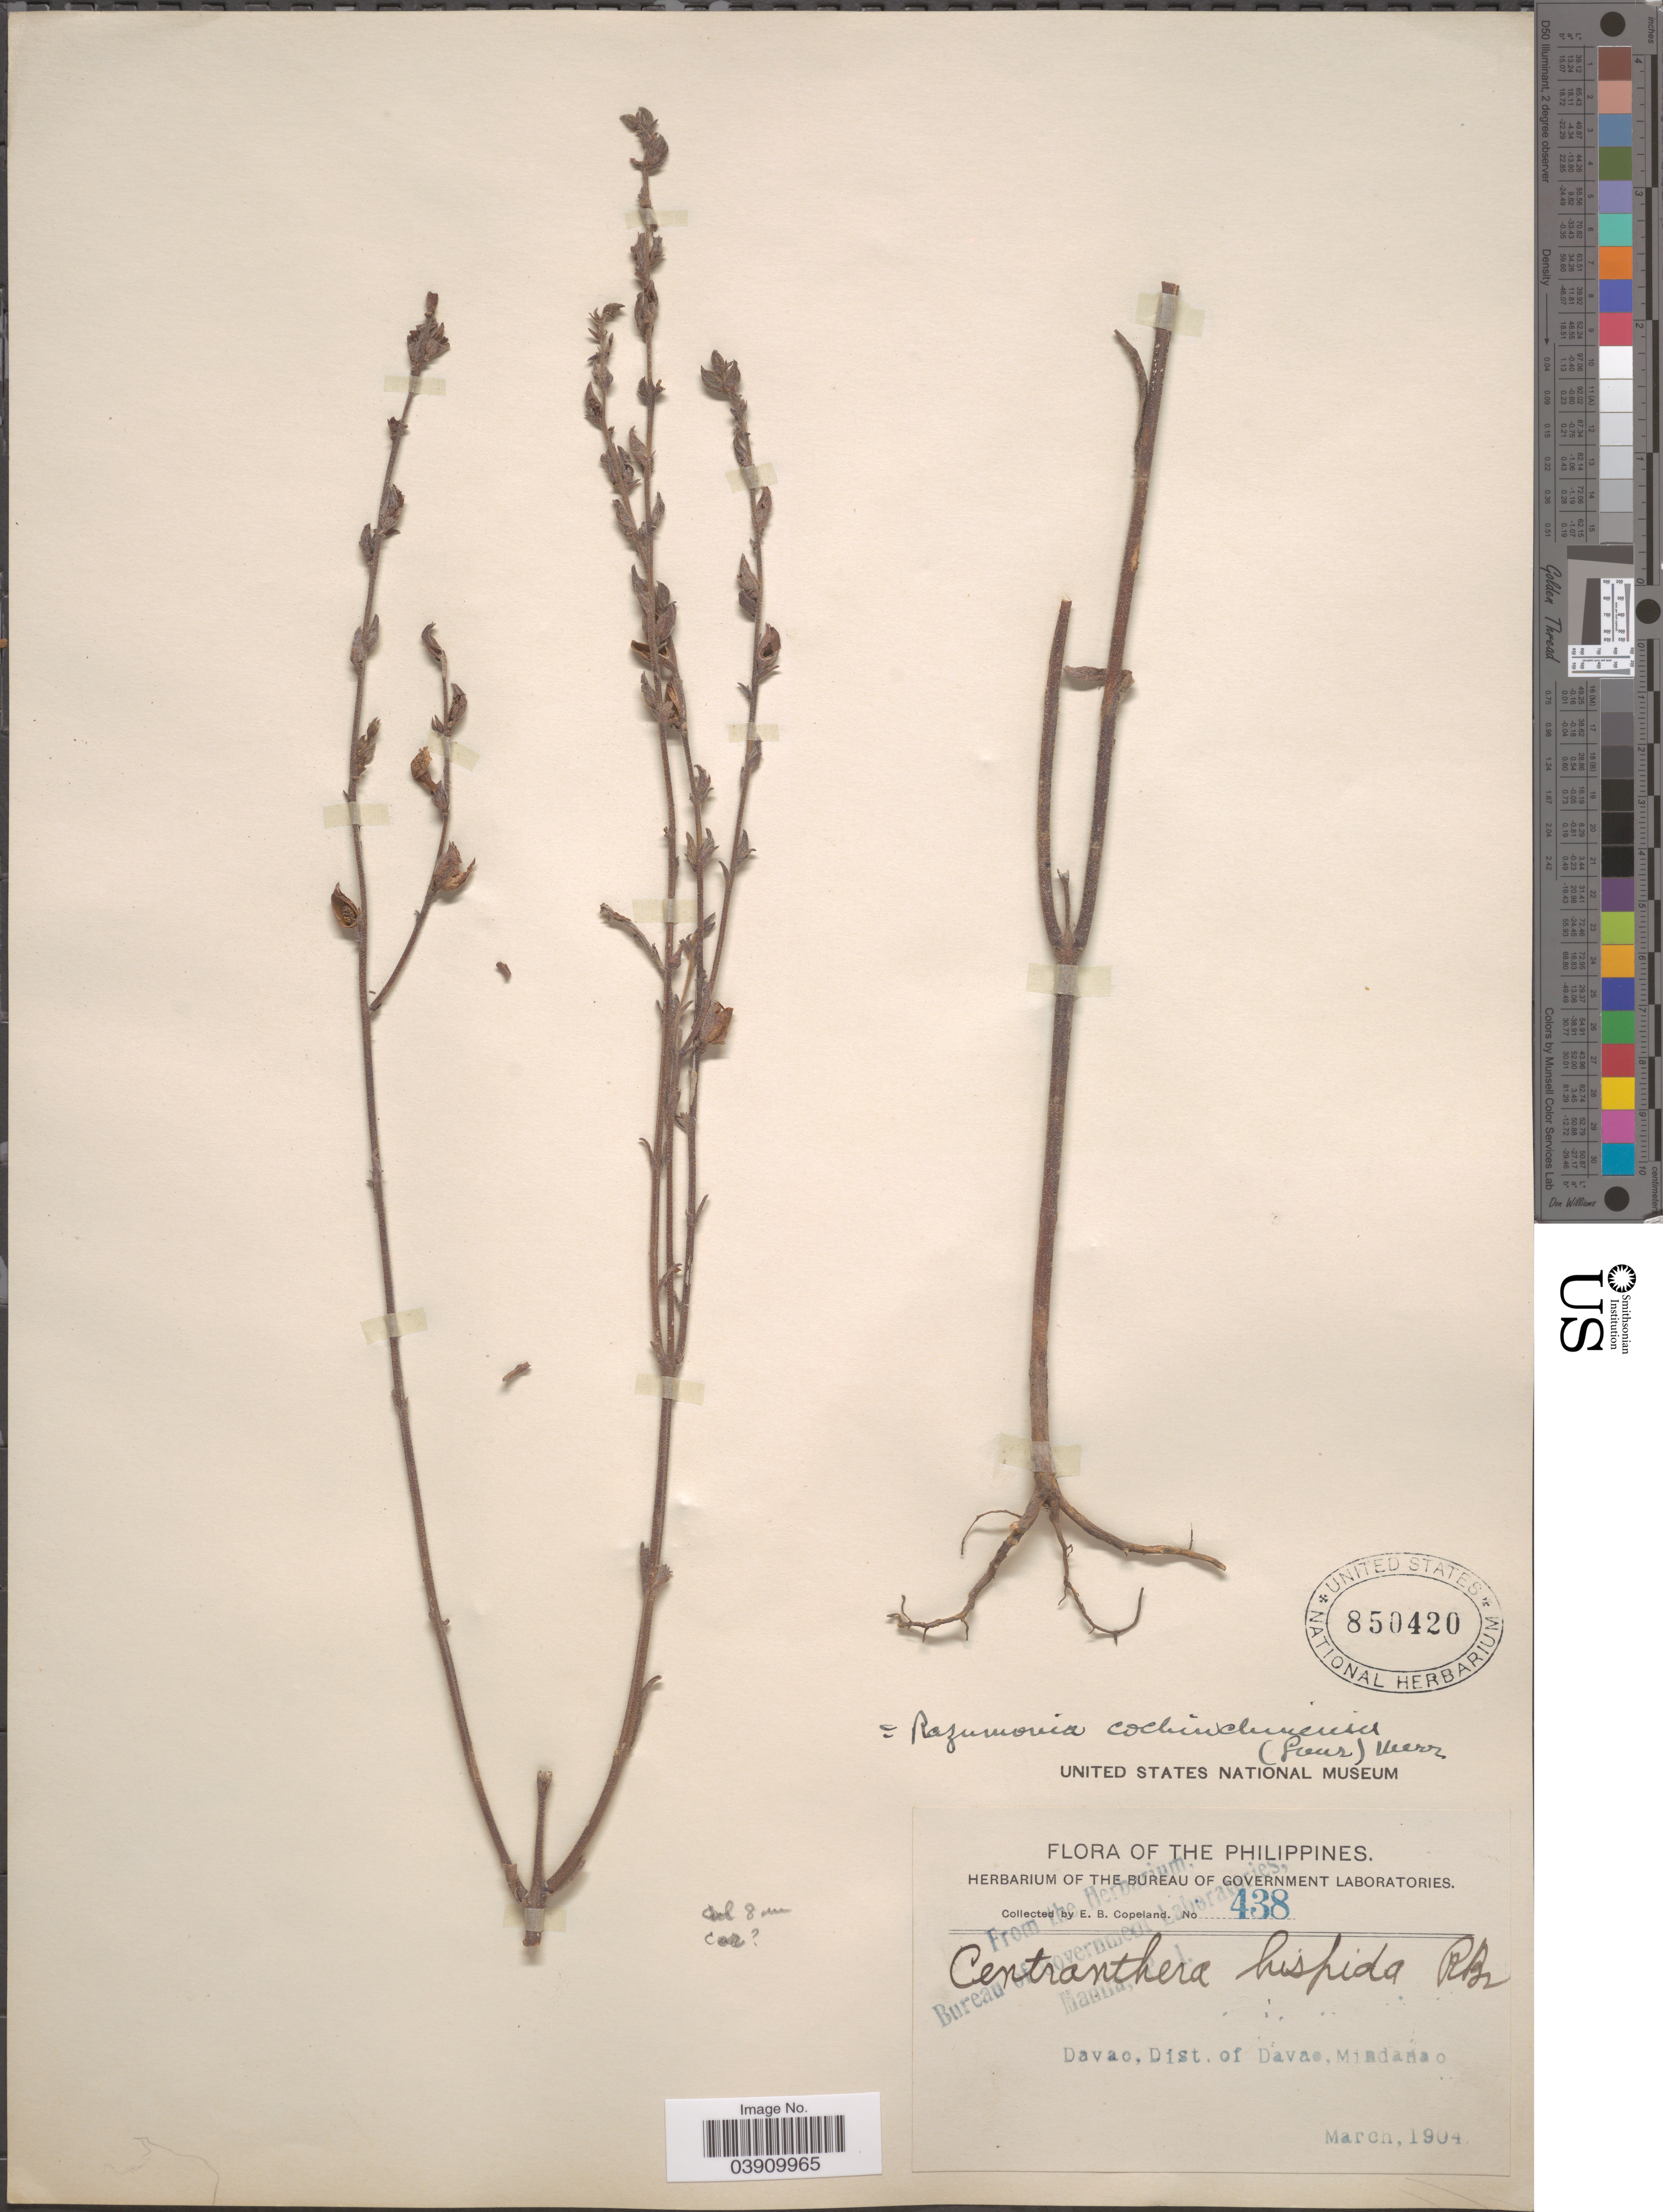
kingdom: Plantae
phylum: Tracheophyta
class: Magnoliopsida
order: Lamiales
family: Orobanchaceae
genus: Centranthera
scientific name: Centranthera cochinchinensis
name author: (Lour.) Merr.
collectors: E. B. Copeland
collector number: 483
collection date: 1904-03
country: Philippines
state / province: Davao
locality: Davao, Dist. of Davao. Mindanao.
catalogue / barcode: US 850420